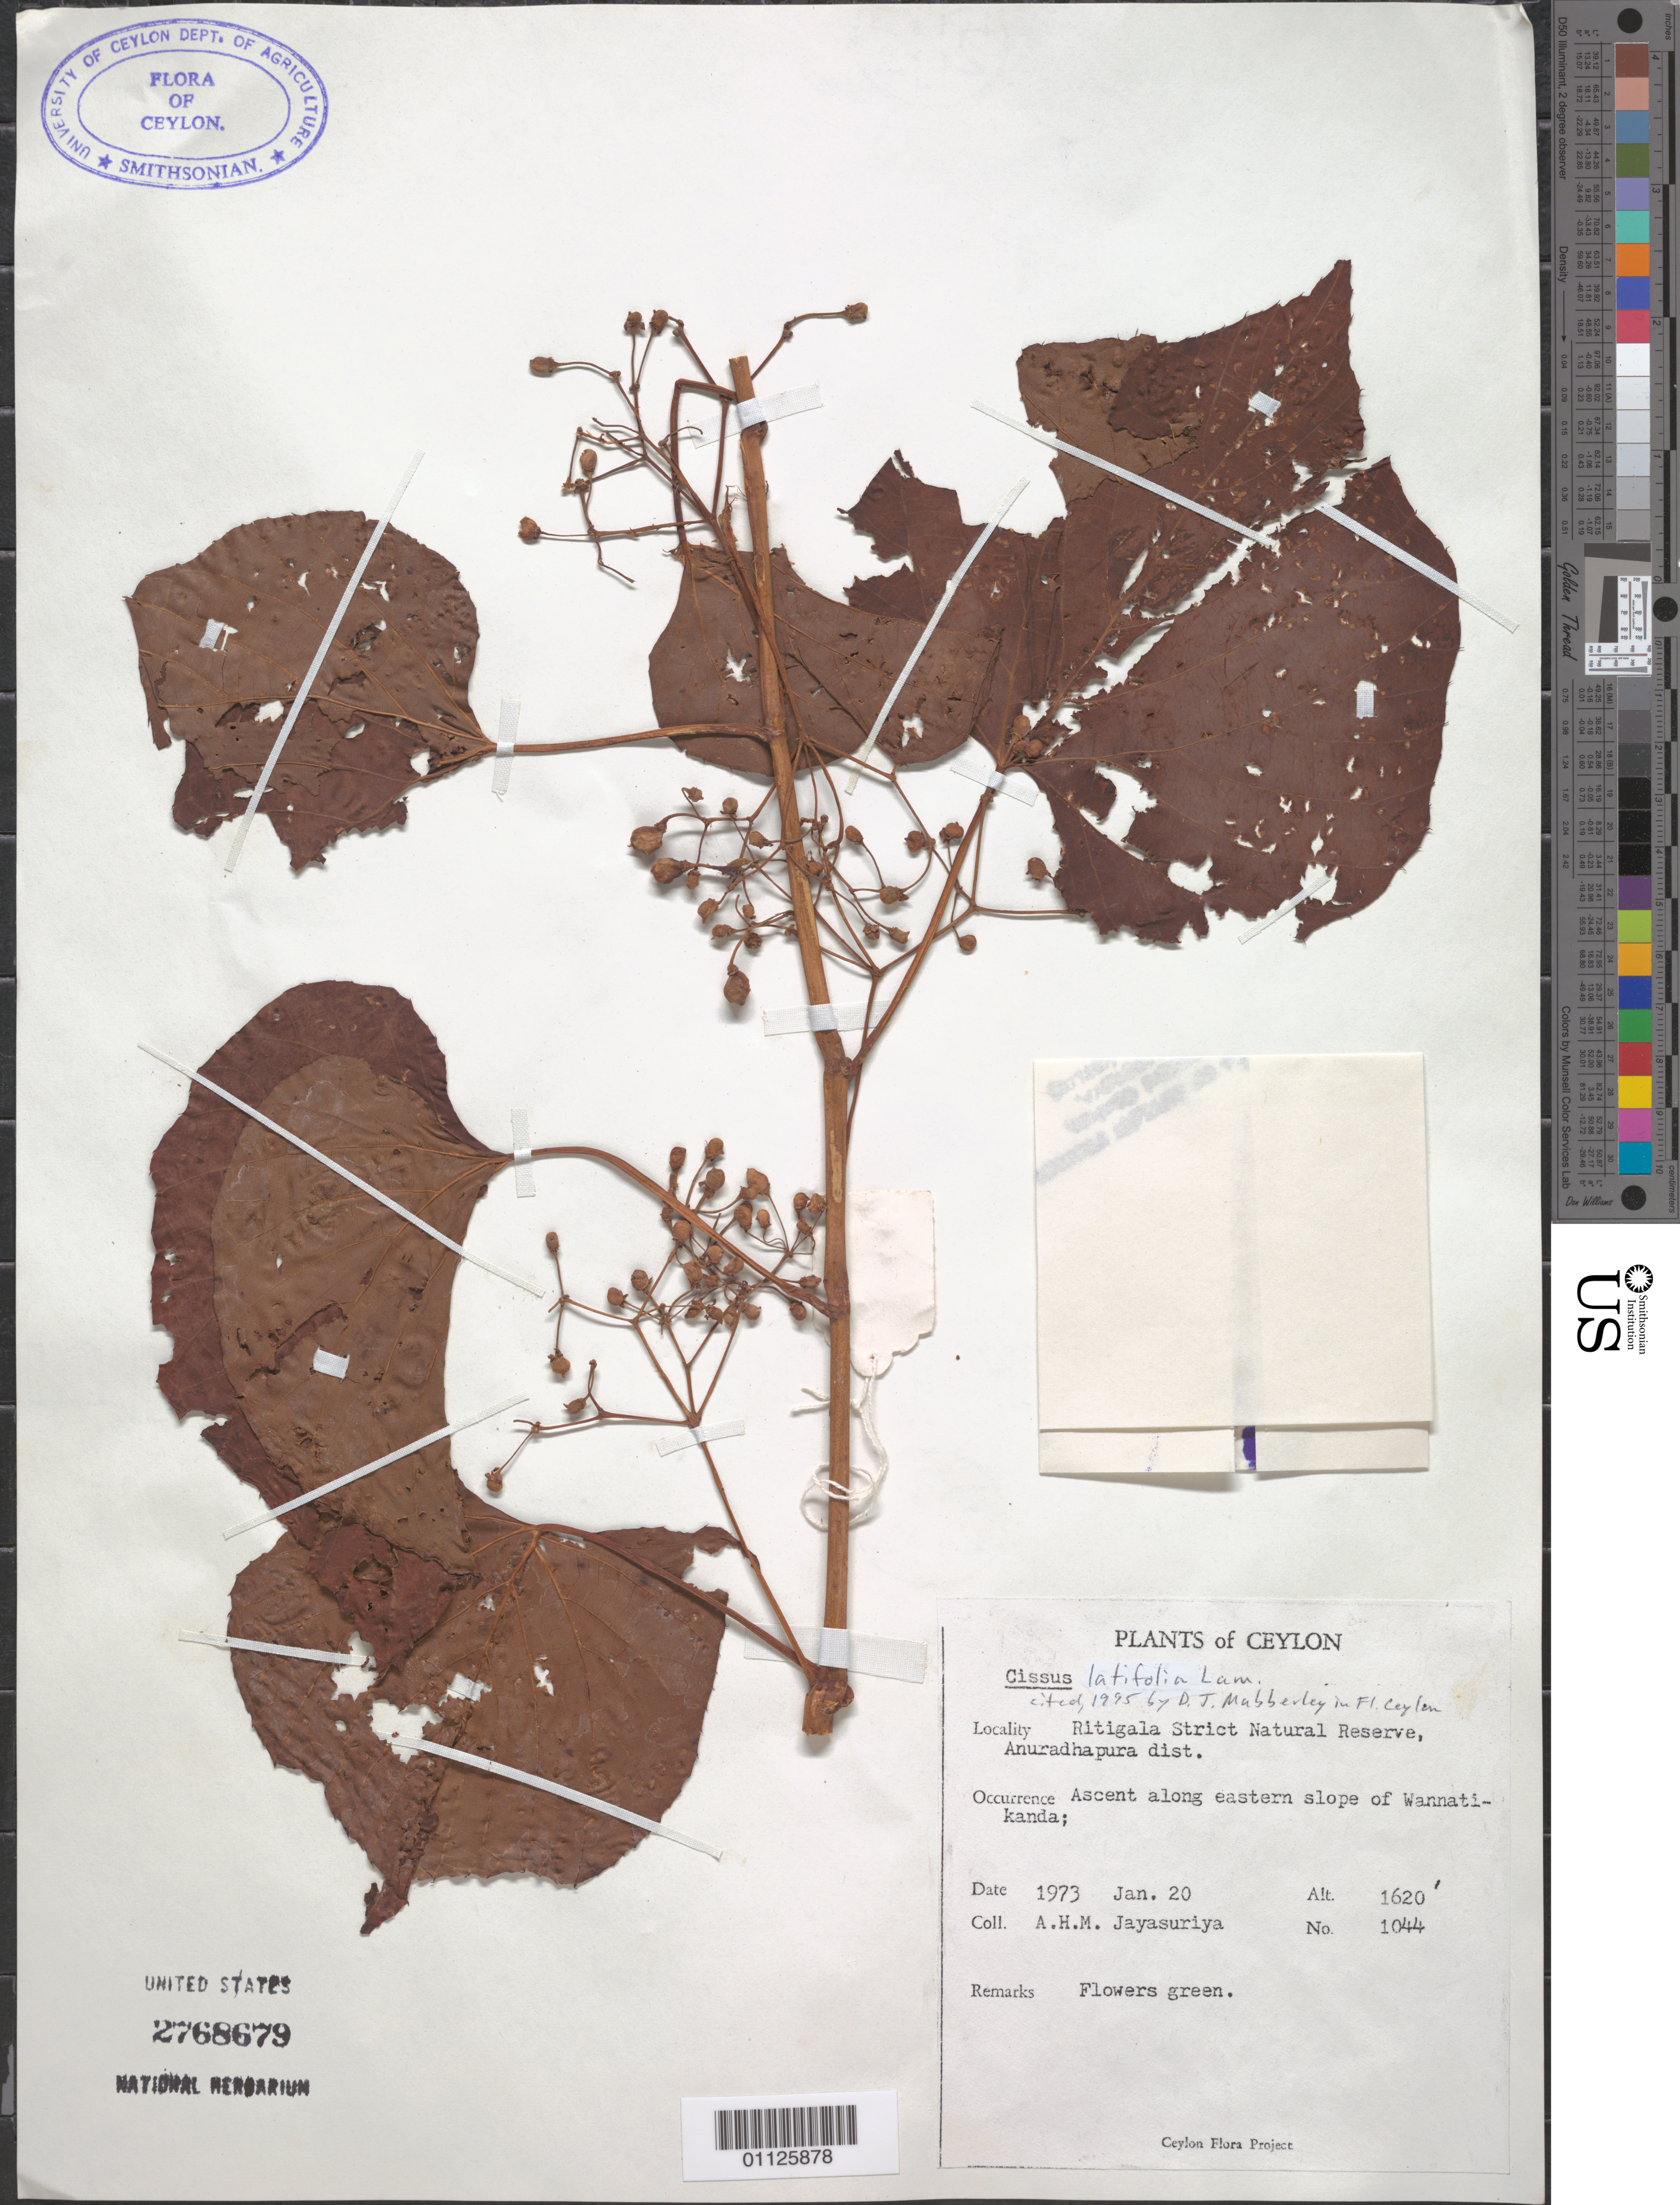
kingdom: Plantae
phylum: Tracheophyta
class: Magnoliopsida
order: Vitales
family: Vitaceae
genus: Cissus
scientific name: Cissus latifolia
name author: Lam.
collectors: A. H. Jayasuriya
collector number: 1044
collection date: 1973-01-20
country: Sri Lanka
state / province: North Central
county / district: Anuradhapura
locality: Ritigala Strict Natural Reserve. Ascent along E slope of Wannatikanda.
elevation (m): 1620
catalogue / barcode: US 2768679